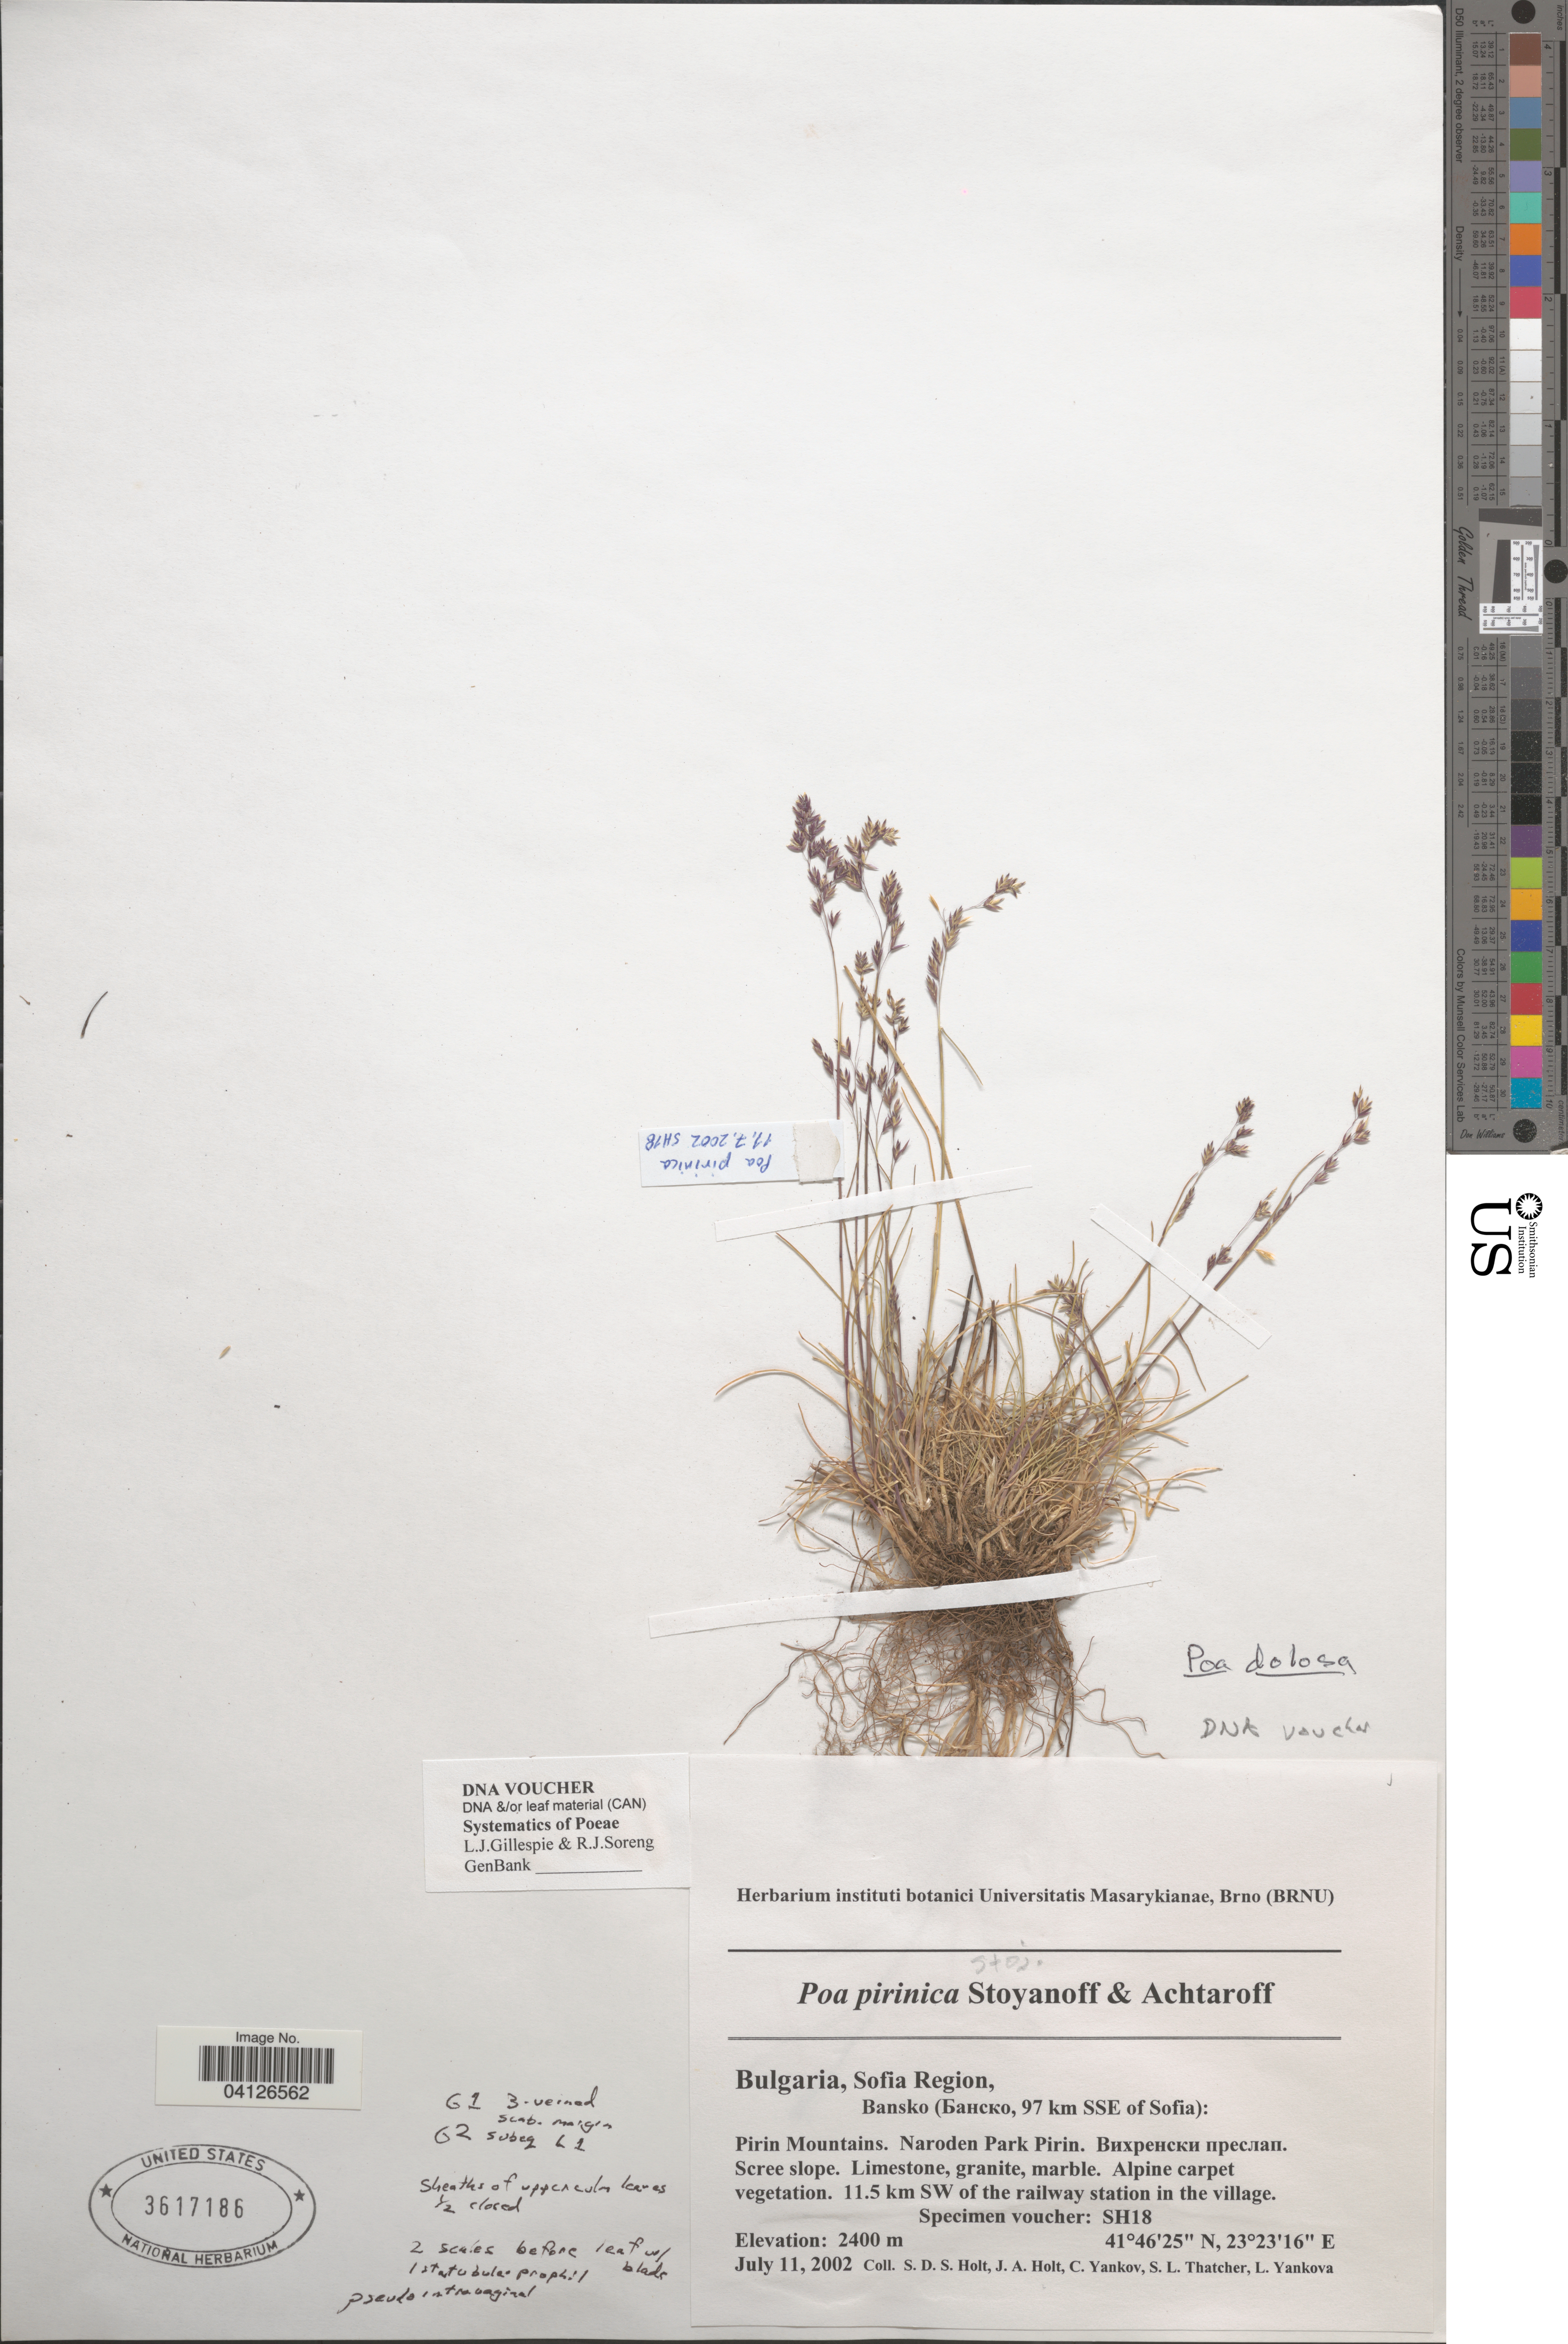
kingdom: Plantae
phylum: Tracheophyta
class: Liliopsida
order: Poales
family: Poaceae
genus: Poa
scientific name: Poa dolosa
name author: Boiss. & Heldr.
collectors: S. Holt, J. A. Holt, C. Yankov, S. L. Thatcher & L. Yankova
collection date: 2002-07-11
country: Bulgaria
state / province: Sofia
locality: Sofia Region, Bansko (X, 97 km SSE of Sofia): Pirin Mountains. Naroden Park Pirin. X. 11.5 km SW of the railway station in the village.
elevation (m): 2400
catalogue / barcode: US 3617186